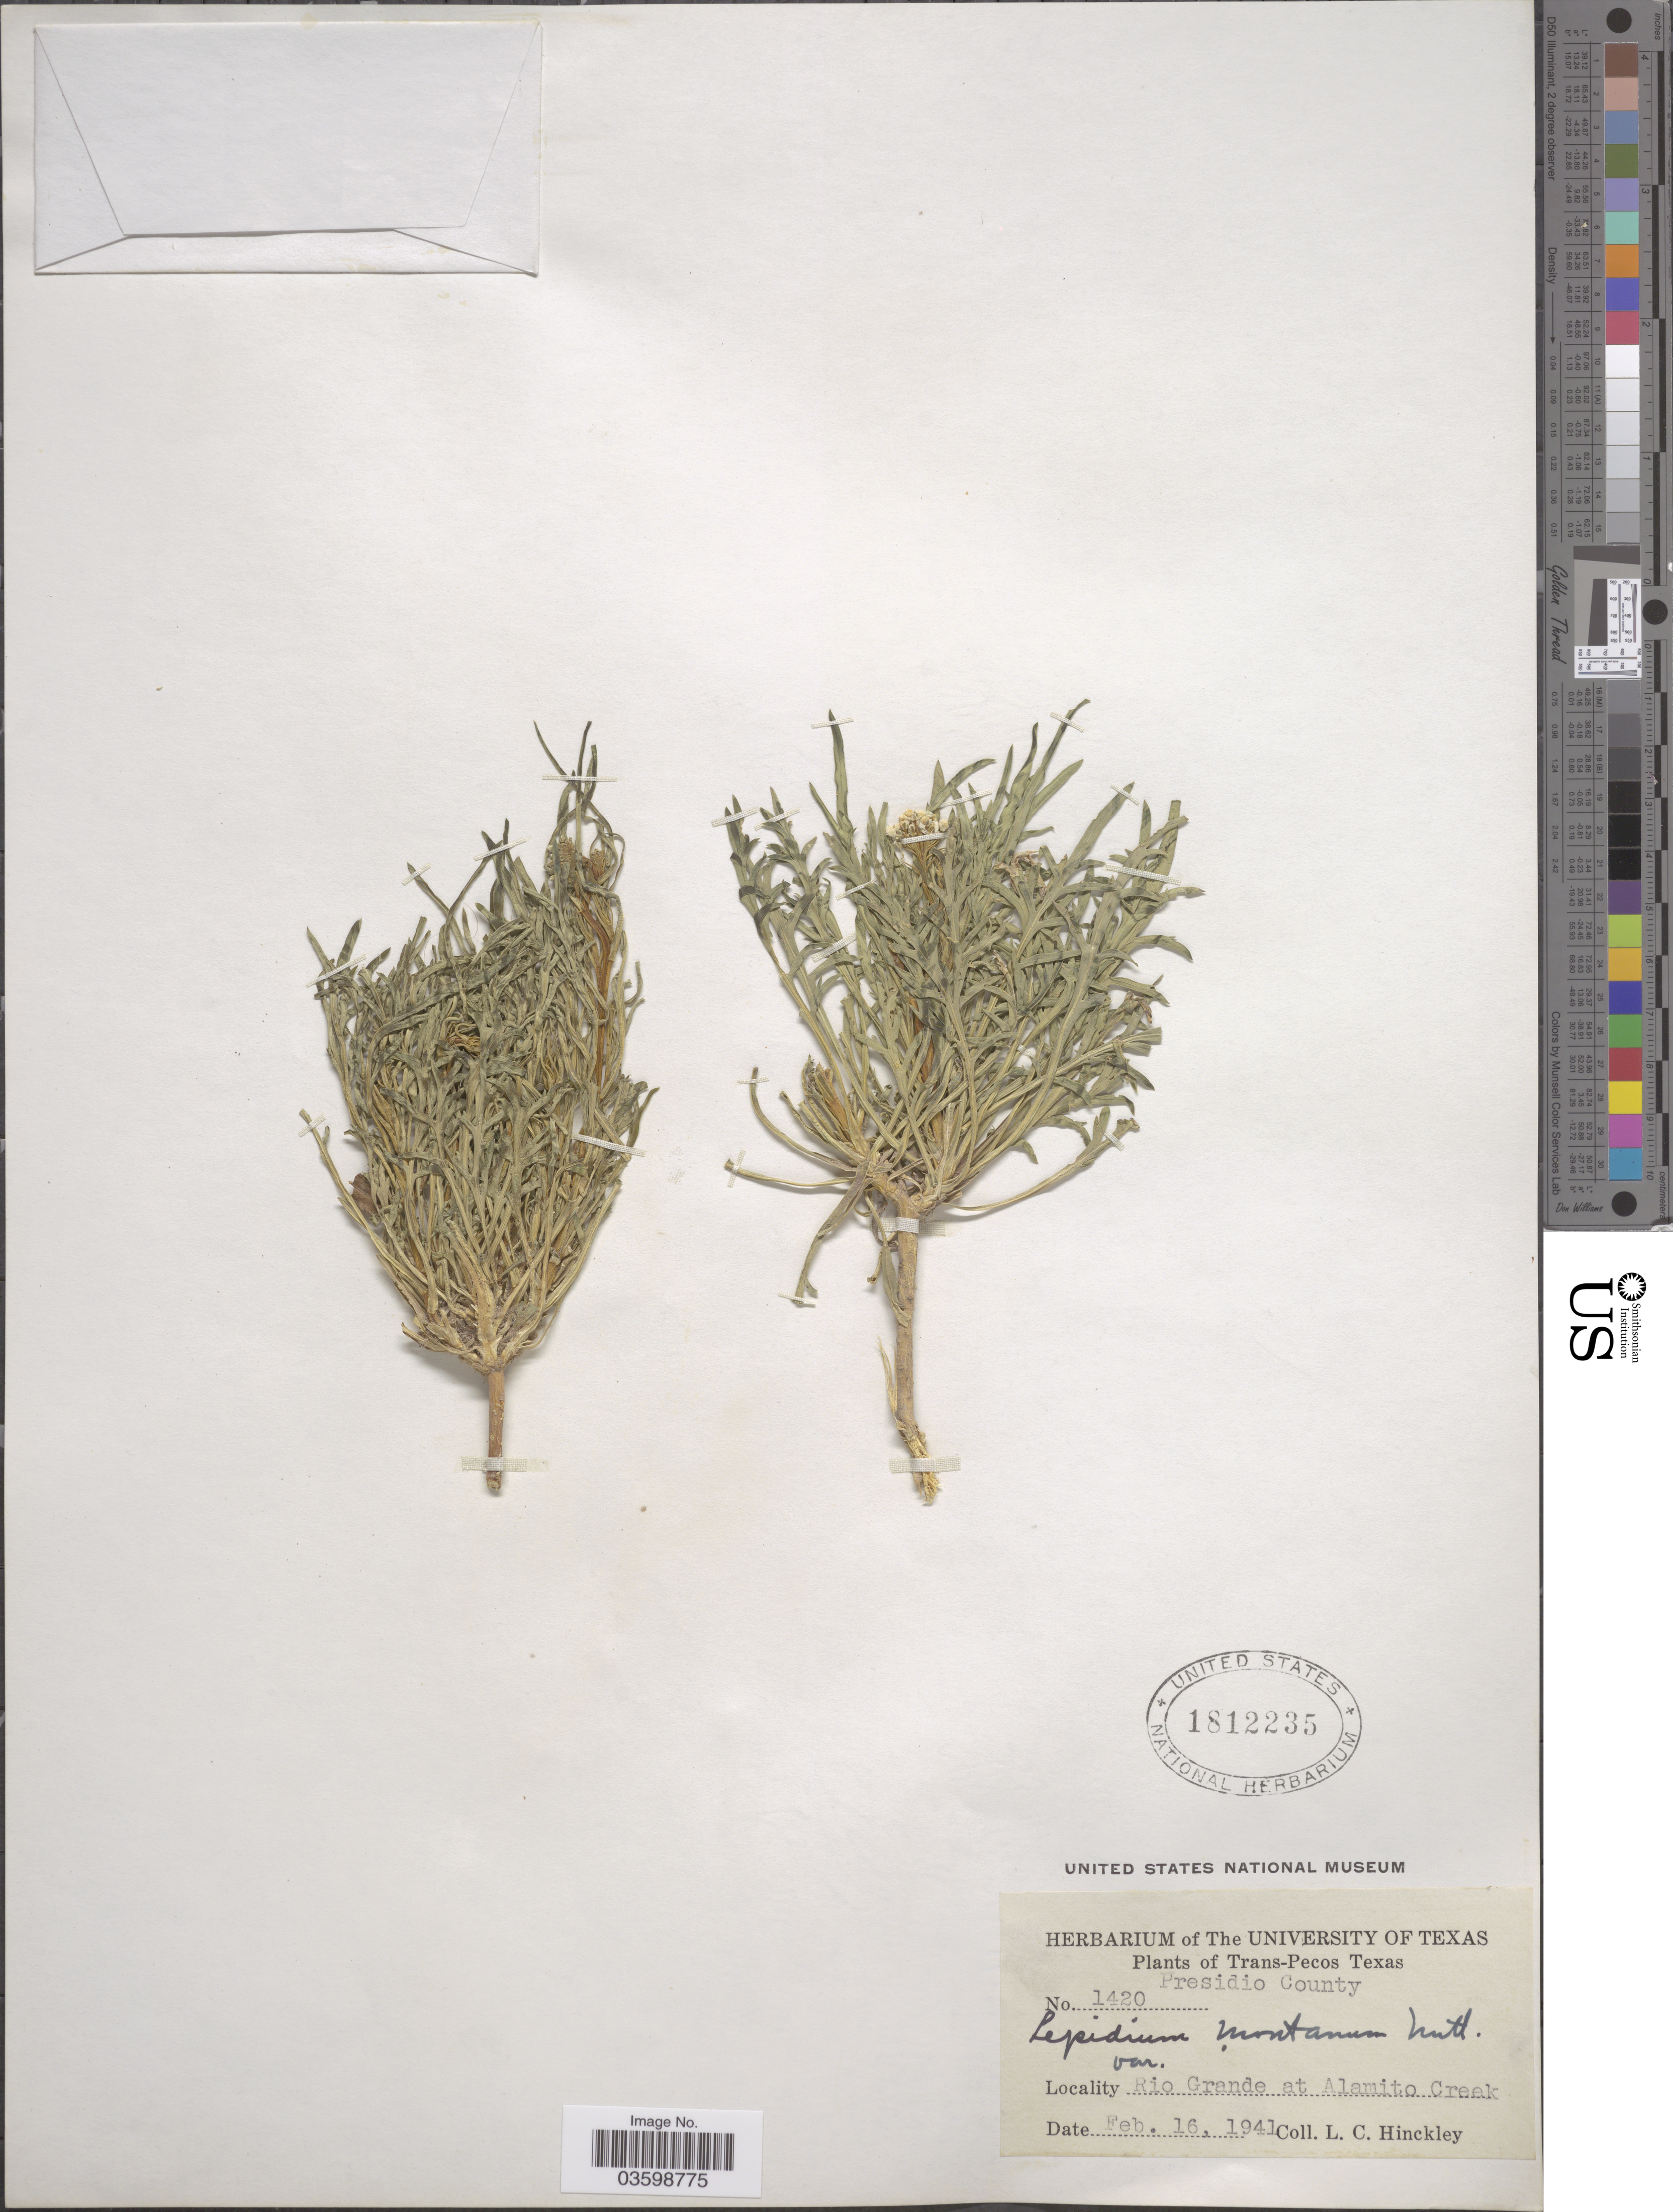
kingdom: Plantae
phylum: Tracheophyta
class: Magnoliopsida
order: Brassicales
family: Brassicaceae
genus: Lepidium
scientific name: Lepidium montanum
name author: Nutt.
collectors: L. Hinckley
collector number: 1420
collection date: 1941-02-16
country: United States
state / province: Texas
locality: Trans-Pecos Texas. Presidio County. Rio Grande at Alamito Creek.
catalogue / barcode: US 1812235